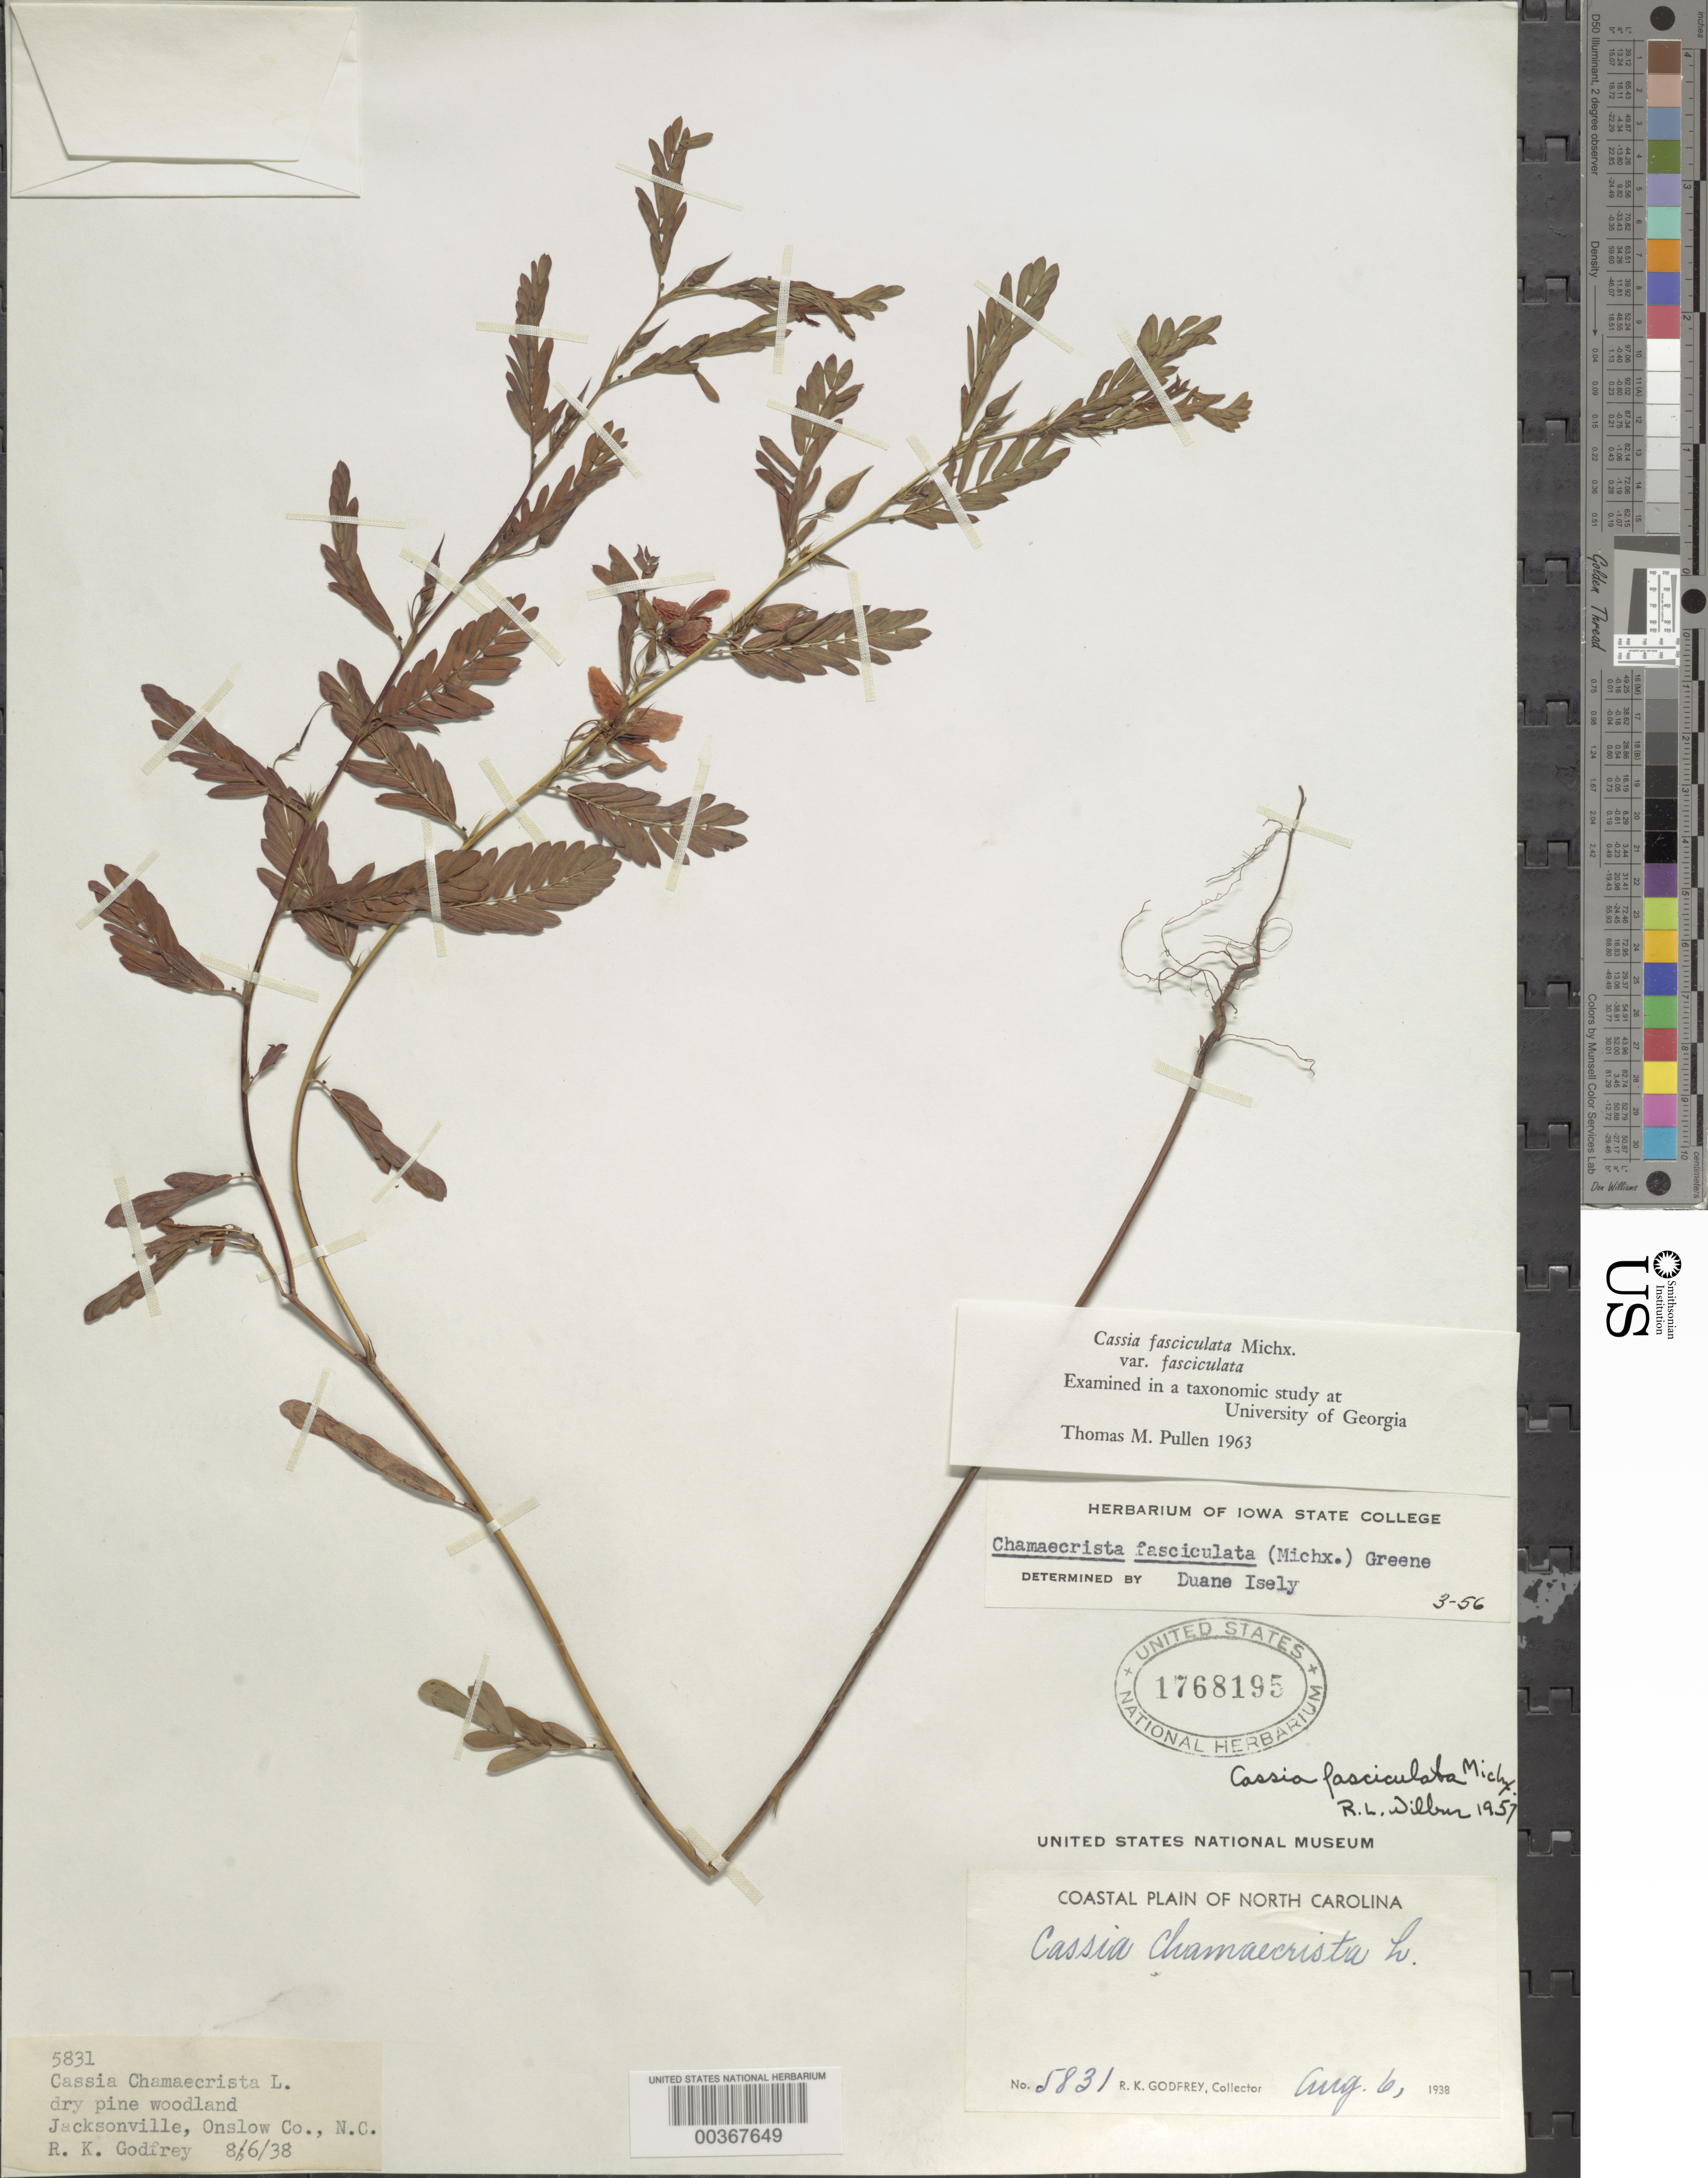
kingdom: Plantae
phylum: Tracheophyta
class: Magnoliopsida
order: Fabales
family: Fabaceae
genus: Chamaecrista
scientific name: Chamaecrista fasciculata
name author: (Michx.) Greene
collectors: R. K. Godfrey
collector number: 5831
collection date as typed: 06 Aug 1933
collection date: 1933-08-06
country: United States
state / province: North Carolina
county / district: Onslow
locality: Jacksonville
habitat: Dry pine woodland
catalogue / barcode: US 1768195